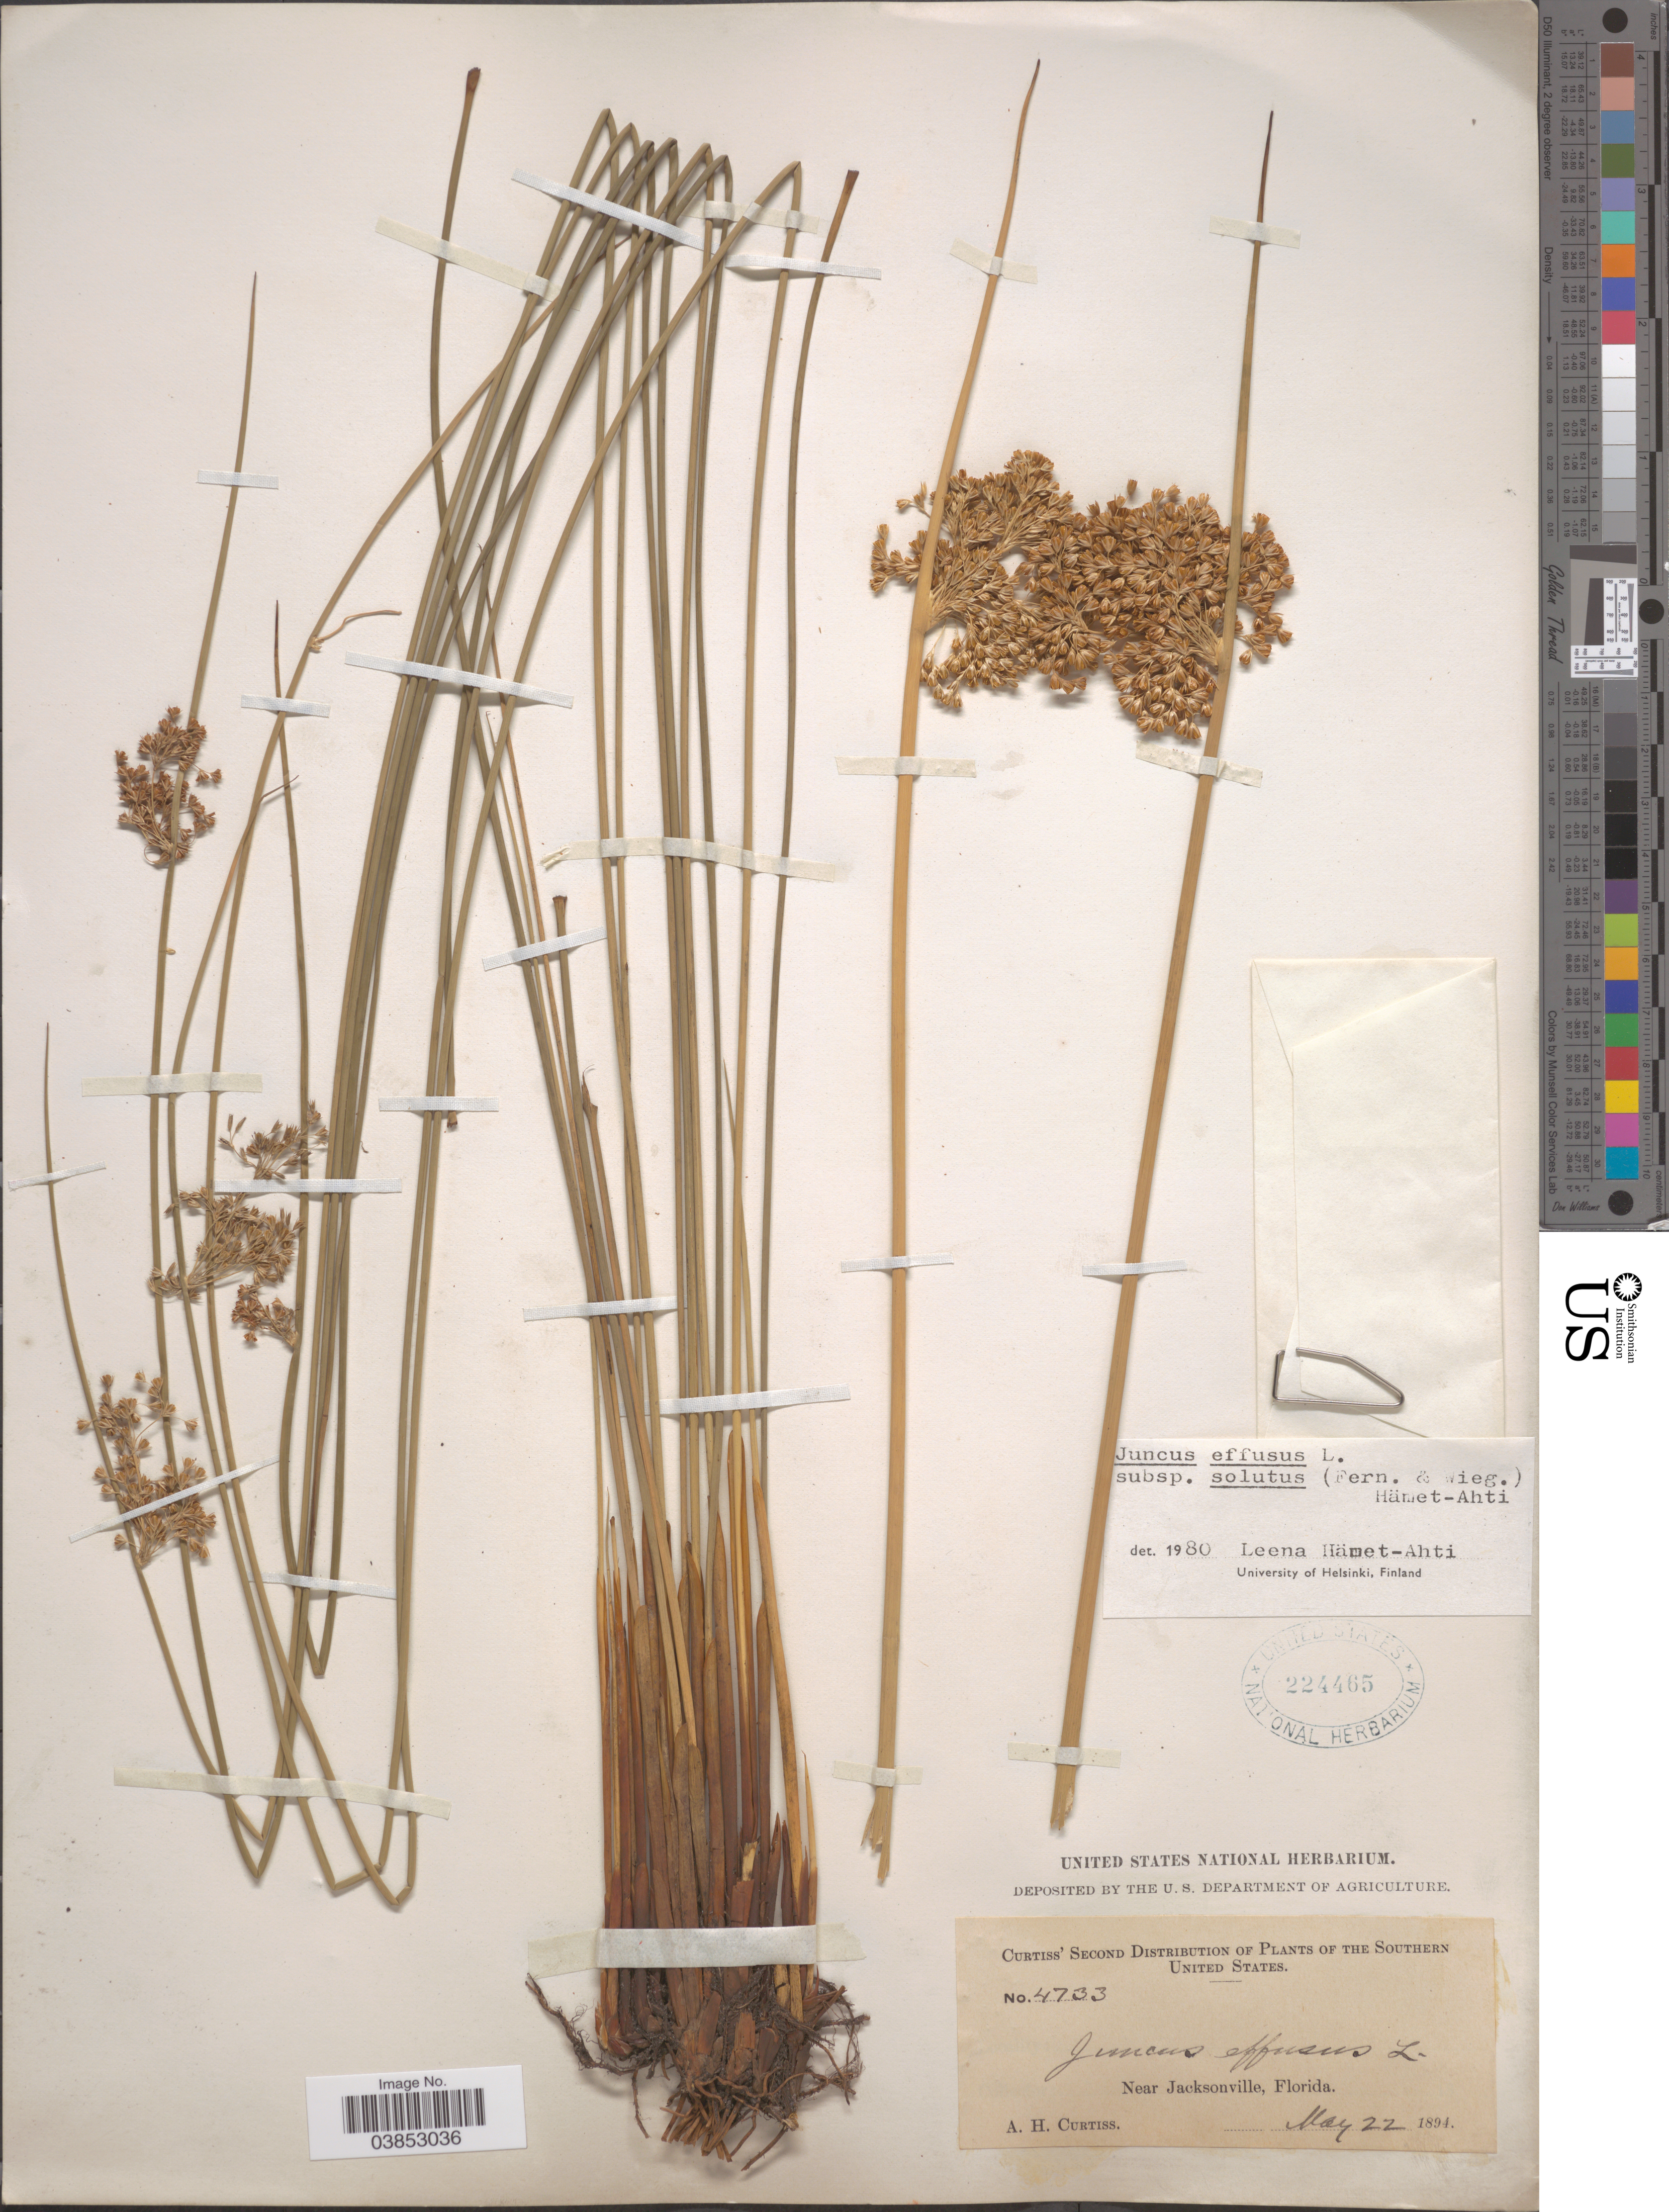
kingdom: Plantae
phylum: Tracheophyta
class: Liliopsida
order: Poales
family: Juncaceae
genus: Juncus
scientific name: Juncus effusus var. solutus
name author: Fernald & Wiegand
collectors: A. H. Curtiss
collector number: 4733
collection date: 1894-05-22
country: United States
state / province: Florida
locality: The Southern United States. Near Jacksonville.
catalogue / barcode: US 224465